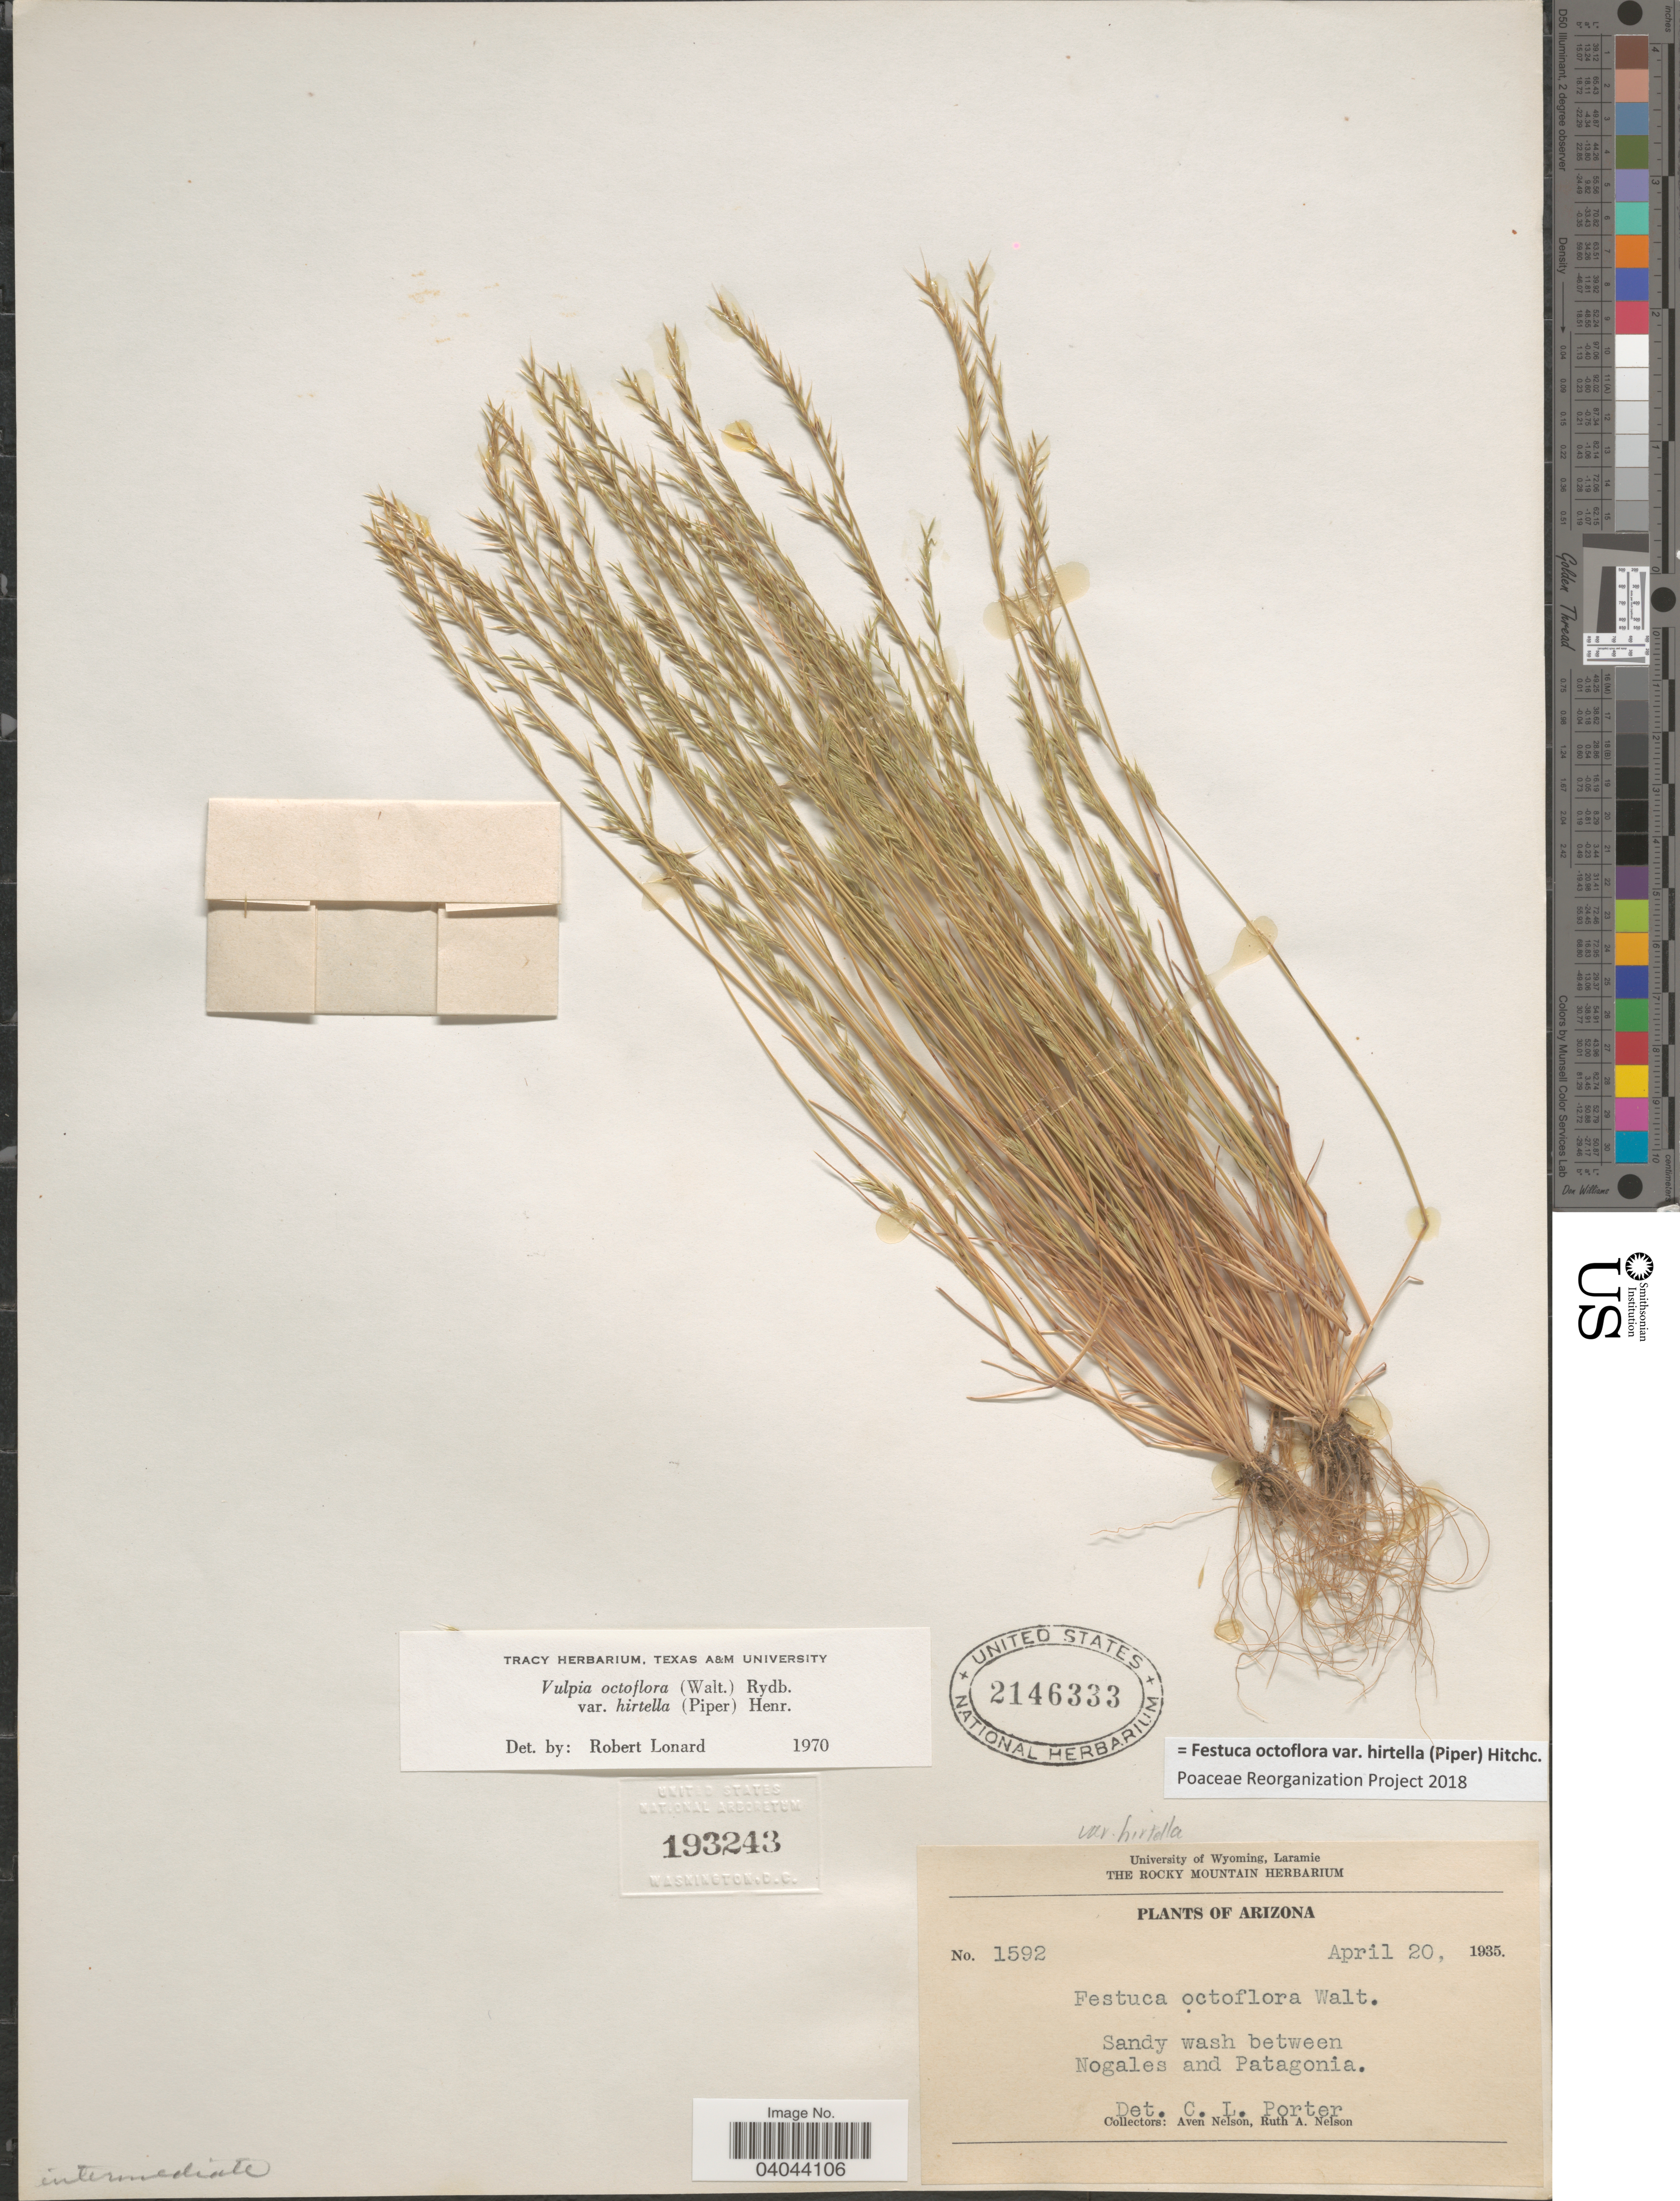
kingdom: Plantae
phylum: Tracheophyta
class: Liliopsida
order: Poales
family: Poaceae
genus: Festuca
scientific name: Festuca octoflora var. hirtella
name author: Piper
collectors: A. Nelson & R. A. Nelson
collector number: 1592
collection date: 1935-04-20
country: United States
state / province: Arizona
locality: Sandy wash between Nogales and Patagonia.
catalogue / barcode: US 2146333